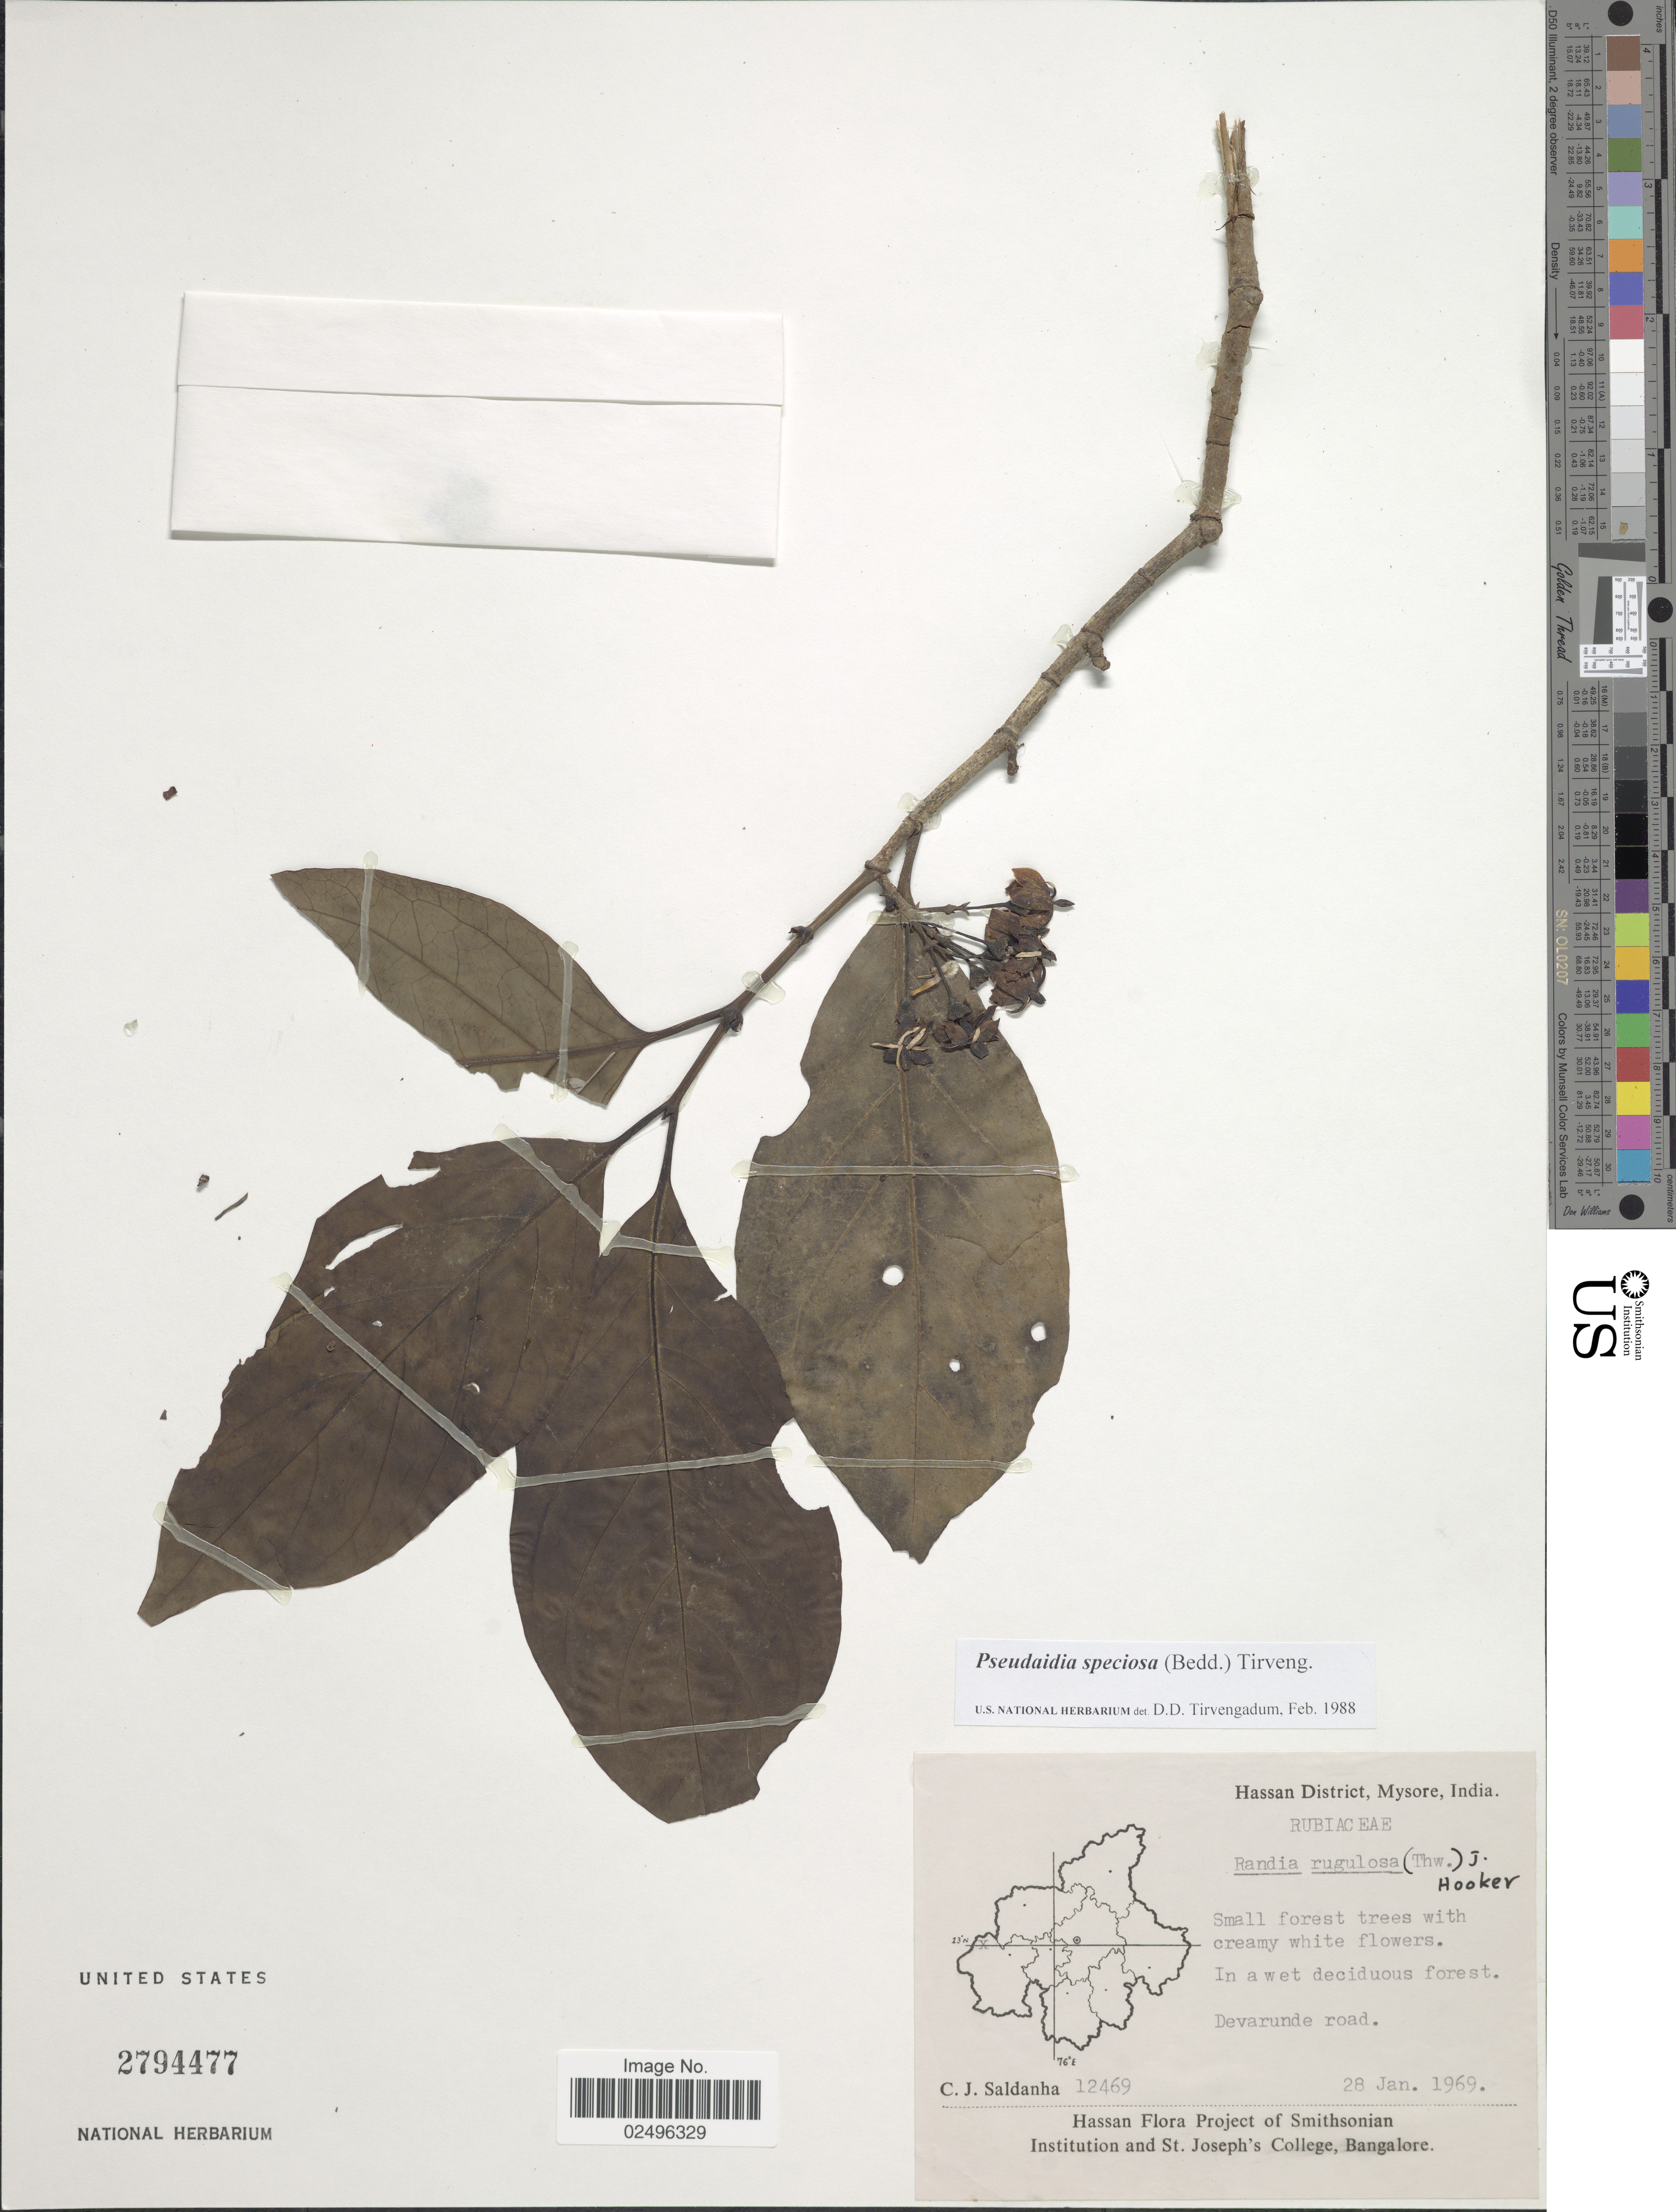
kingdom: Plantae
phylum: Tracheophyta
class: Magnoliopsida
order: Gentianales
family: Rubiaceae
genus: Pseudaidia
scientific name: Pseudaidia speciosa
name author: (Bedd.) Tirveng.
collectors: C. J. Saldanha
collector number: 12469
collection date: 1969-01-28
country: India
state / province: Karnataka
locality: Hassan District, Mysore. Devarunde road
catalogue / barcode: US 2794477